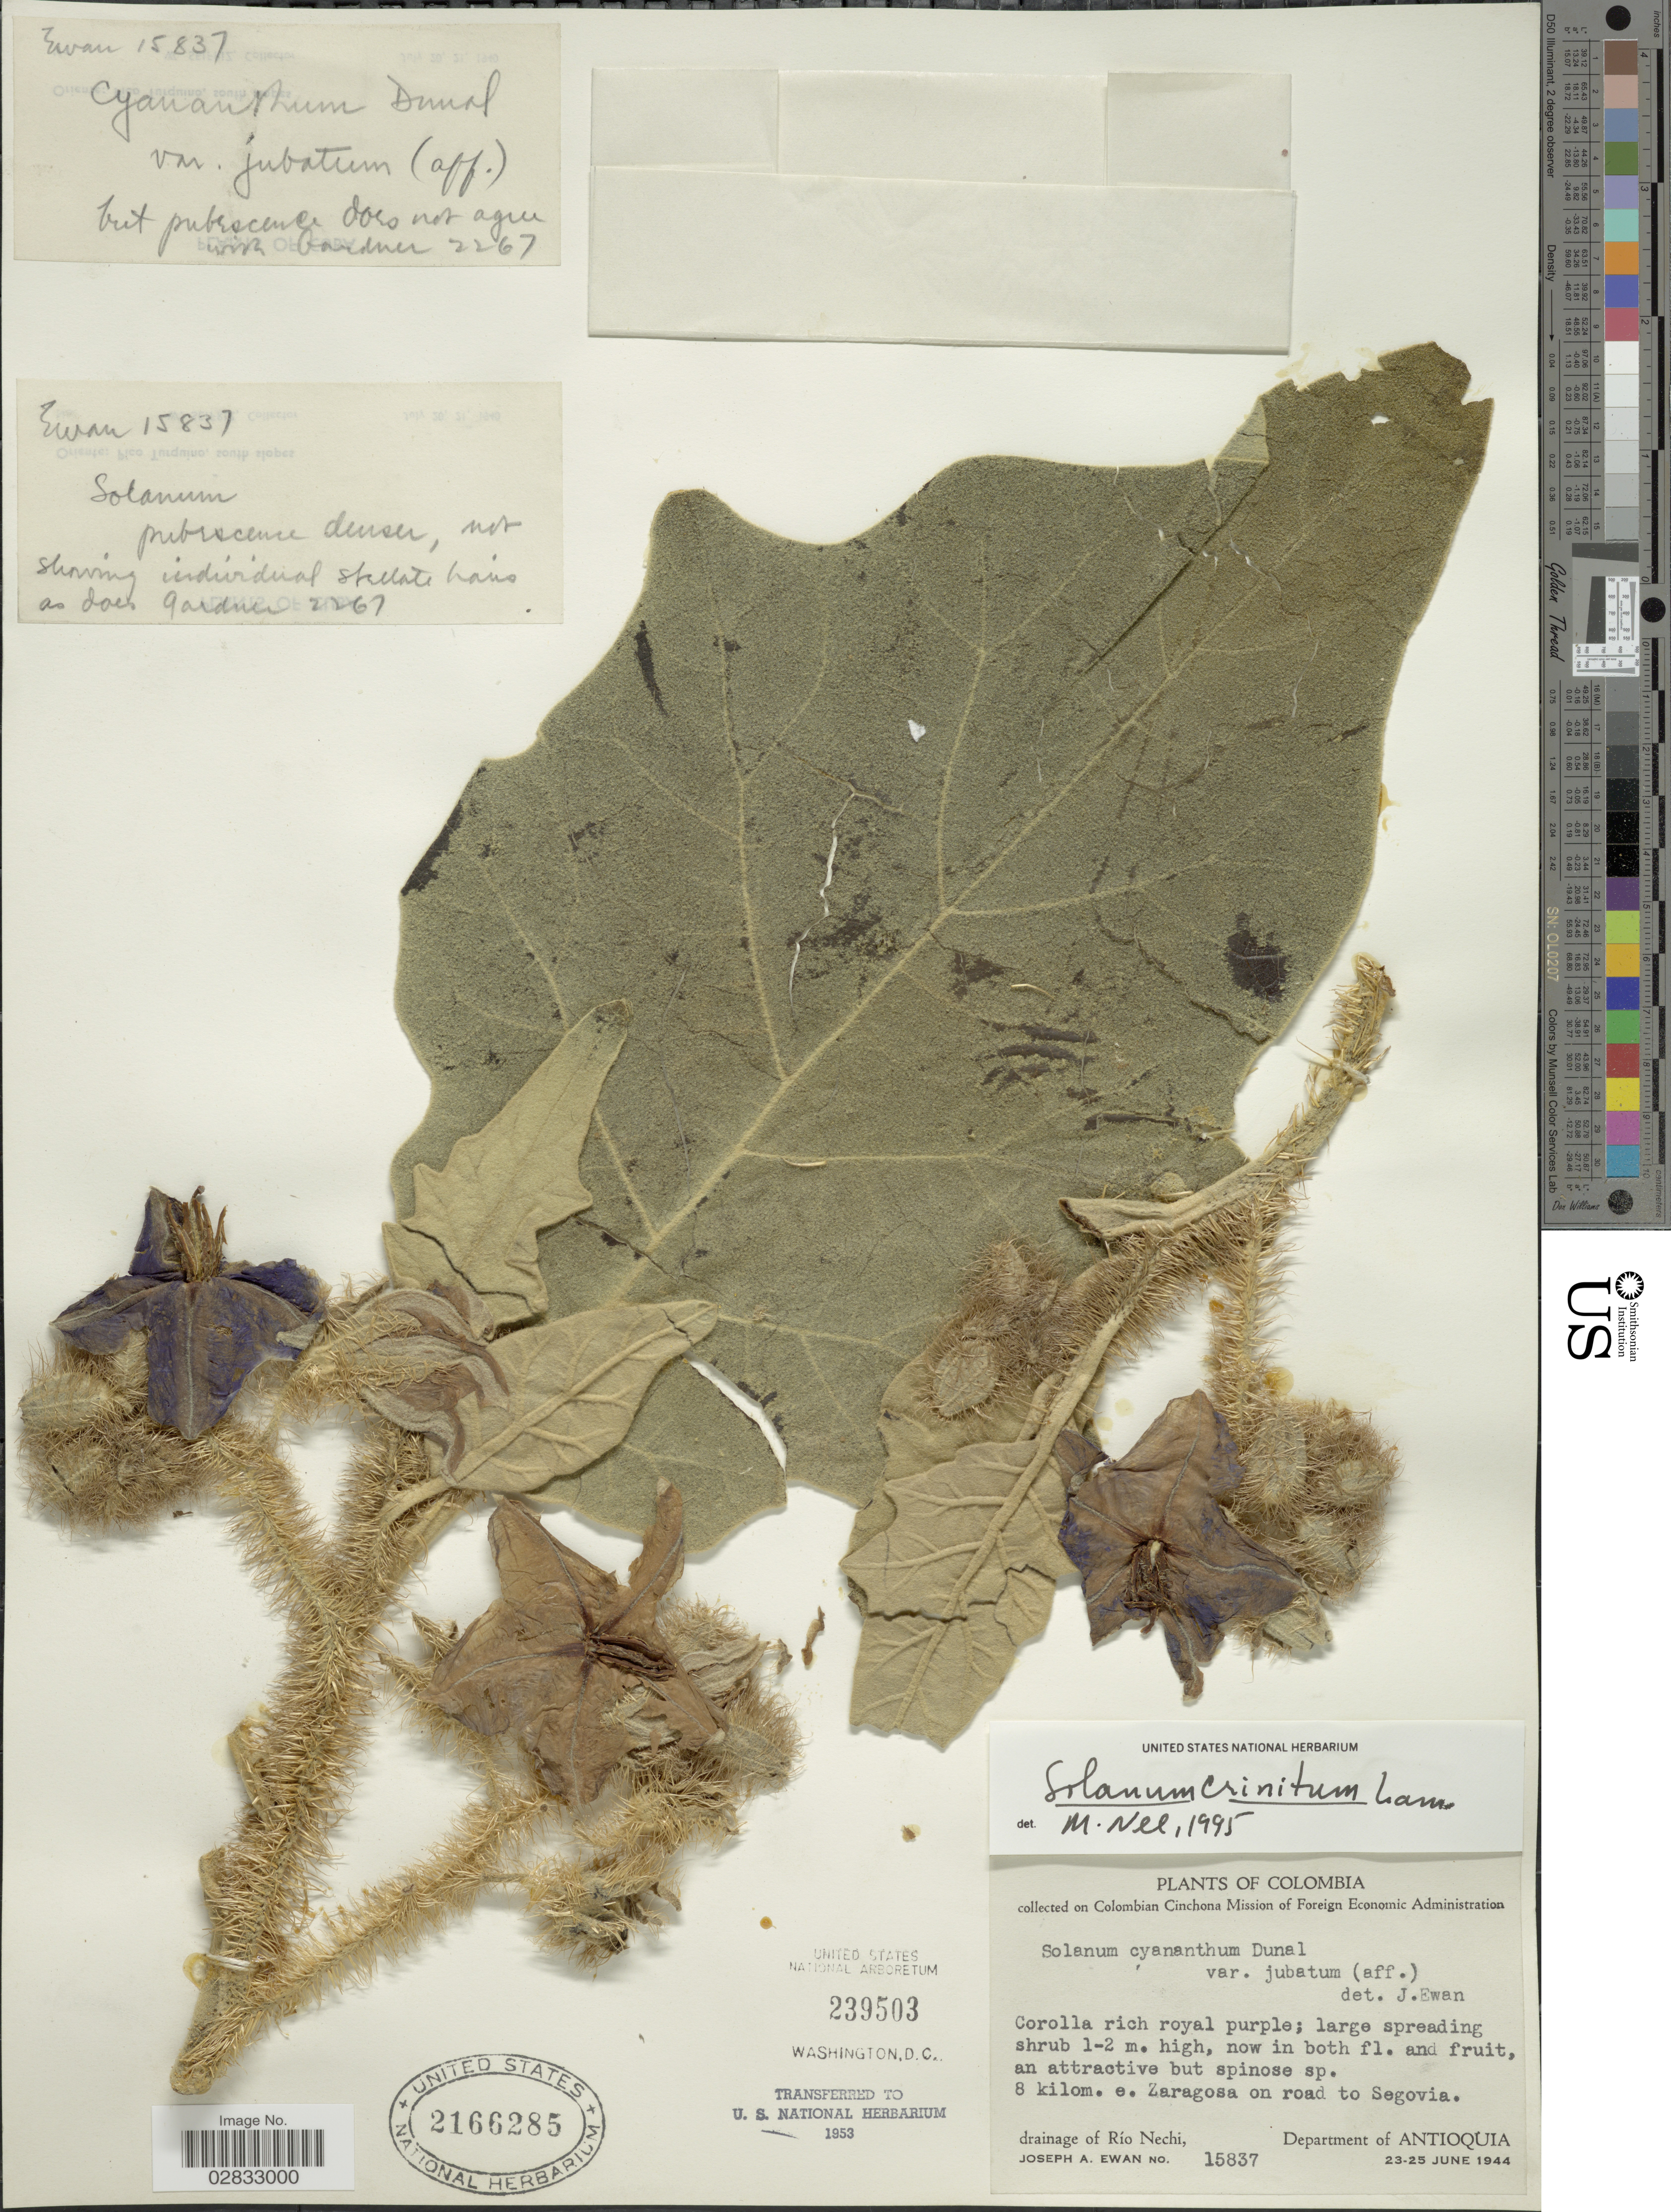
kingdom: Plantae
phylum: Tracheophyta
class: Magnoliopsida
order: Solanales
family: Solanaceae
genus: Solanum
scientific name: Solanum crinitum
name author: Lam.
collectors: J. A. Ewan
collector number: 15837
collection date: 1944-06-23/1944-06-25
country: Colombia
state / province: Antioquia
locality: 8 kilom. e. Zaragosa on road to Segovia, drainage of Río Nechi, Department of Antioquia.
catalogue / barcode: US 2166285